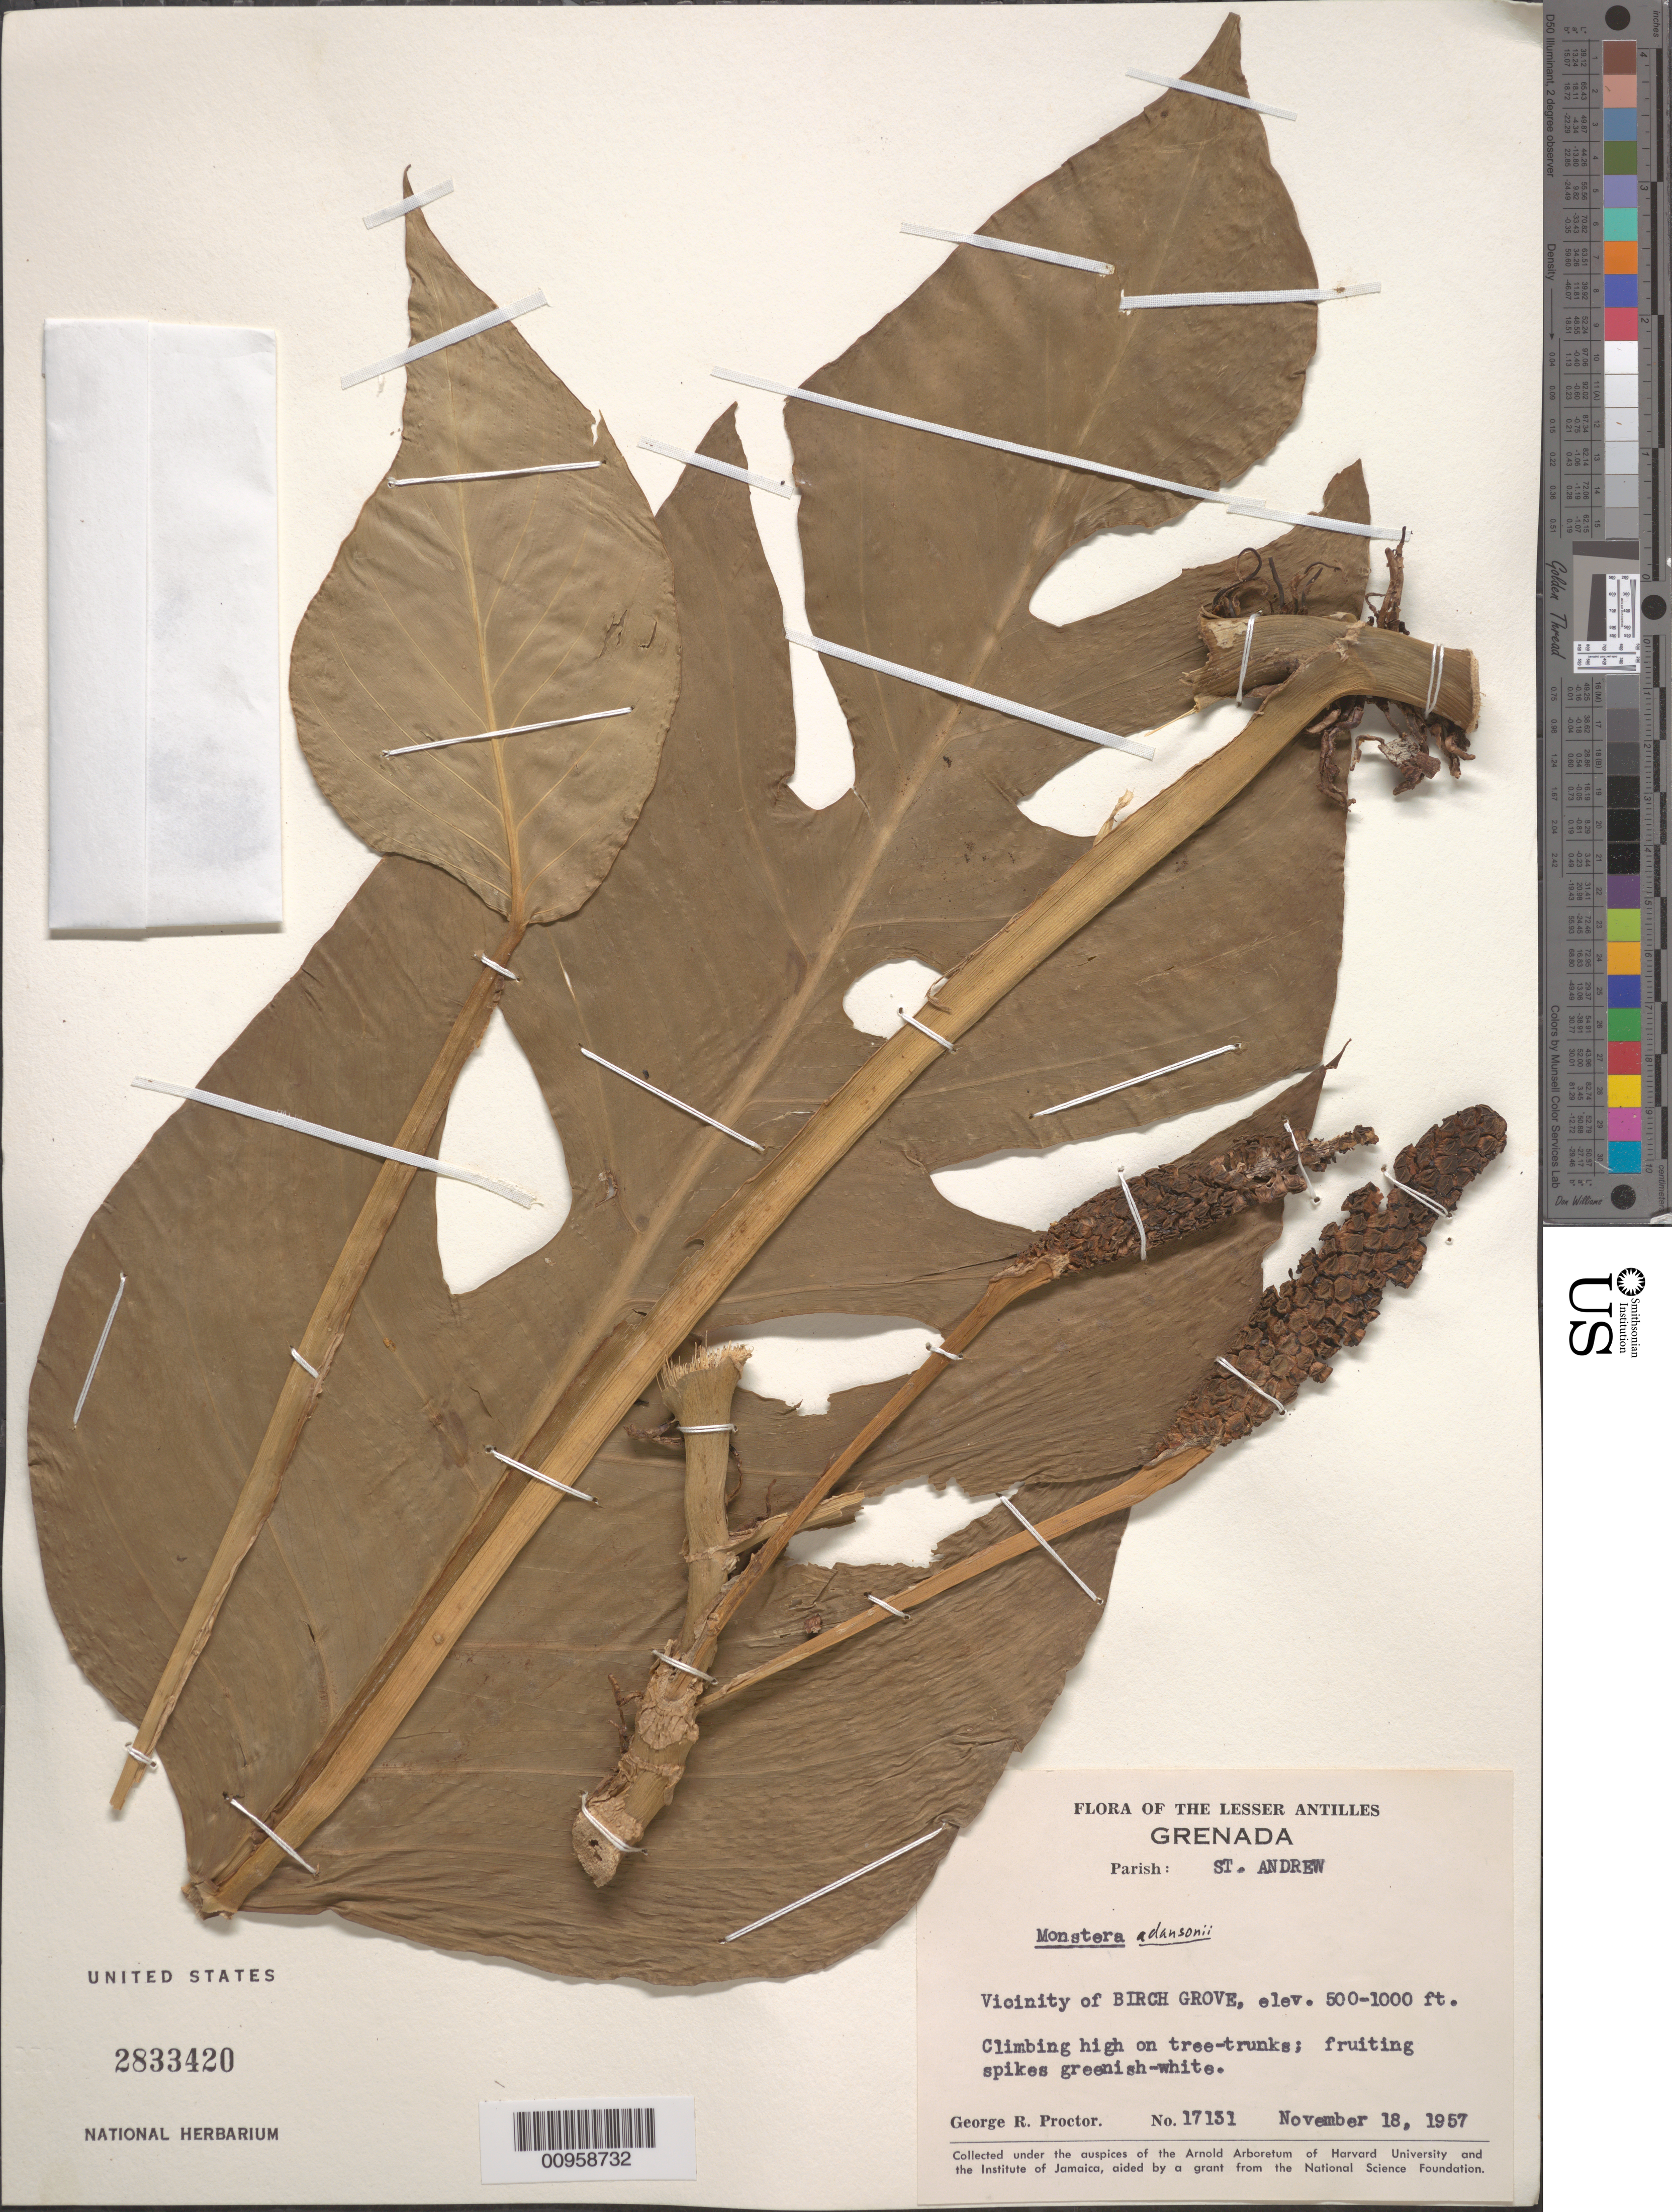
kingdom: Plantae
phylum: Tracheophyta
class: Liliopsida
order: Alismatales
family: Araceae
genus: Monstera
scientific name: Monstera adansonii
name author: Schott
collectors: G. R. Proctor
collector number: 17131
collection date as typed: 18 Nov 1957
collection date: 1957-11-18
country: Grenada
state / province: Saint Andrew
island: Grenada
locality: Vicinity of Birch Grove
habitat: Climbing high on tree-trunks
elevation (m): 152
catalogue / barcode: US 2833420